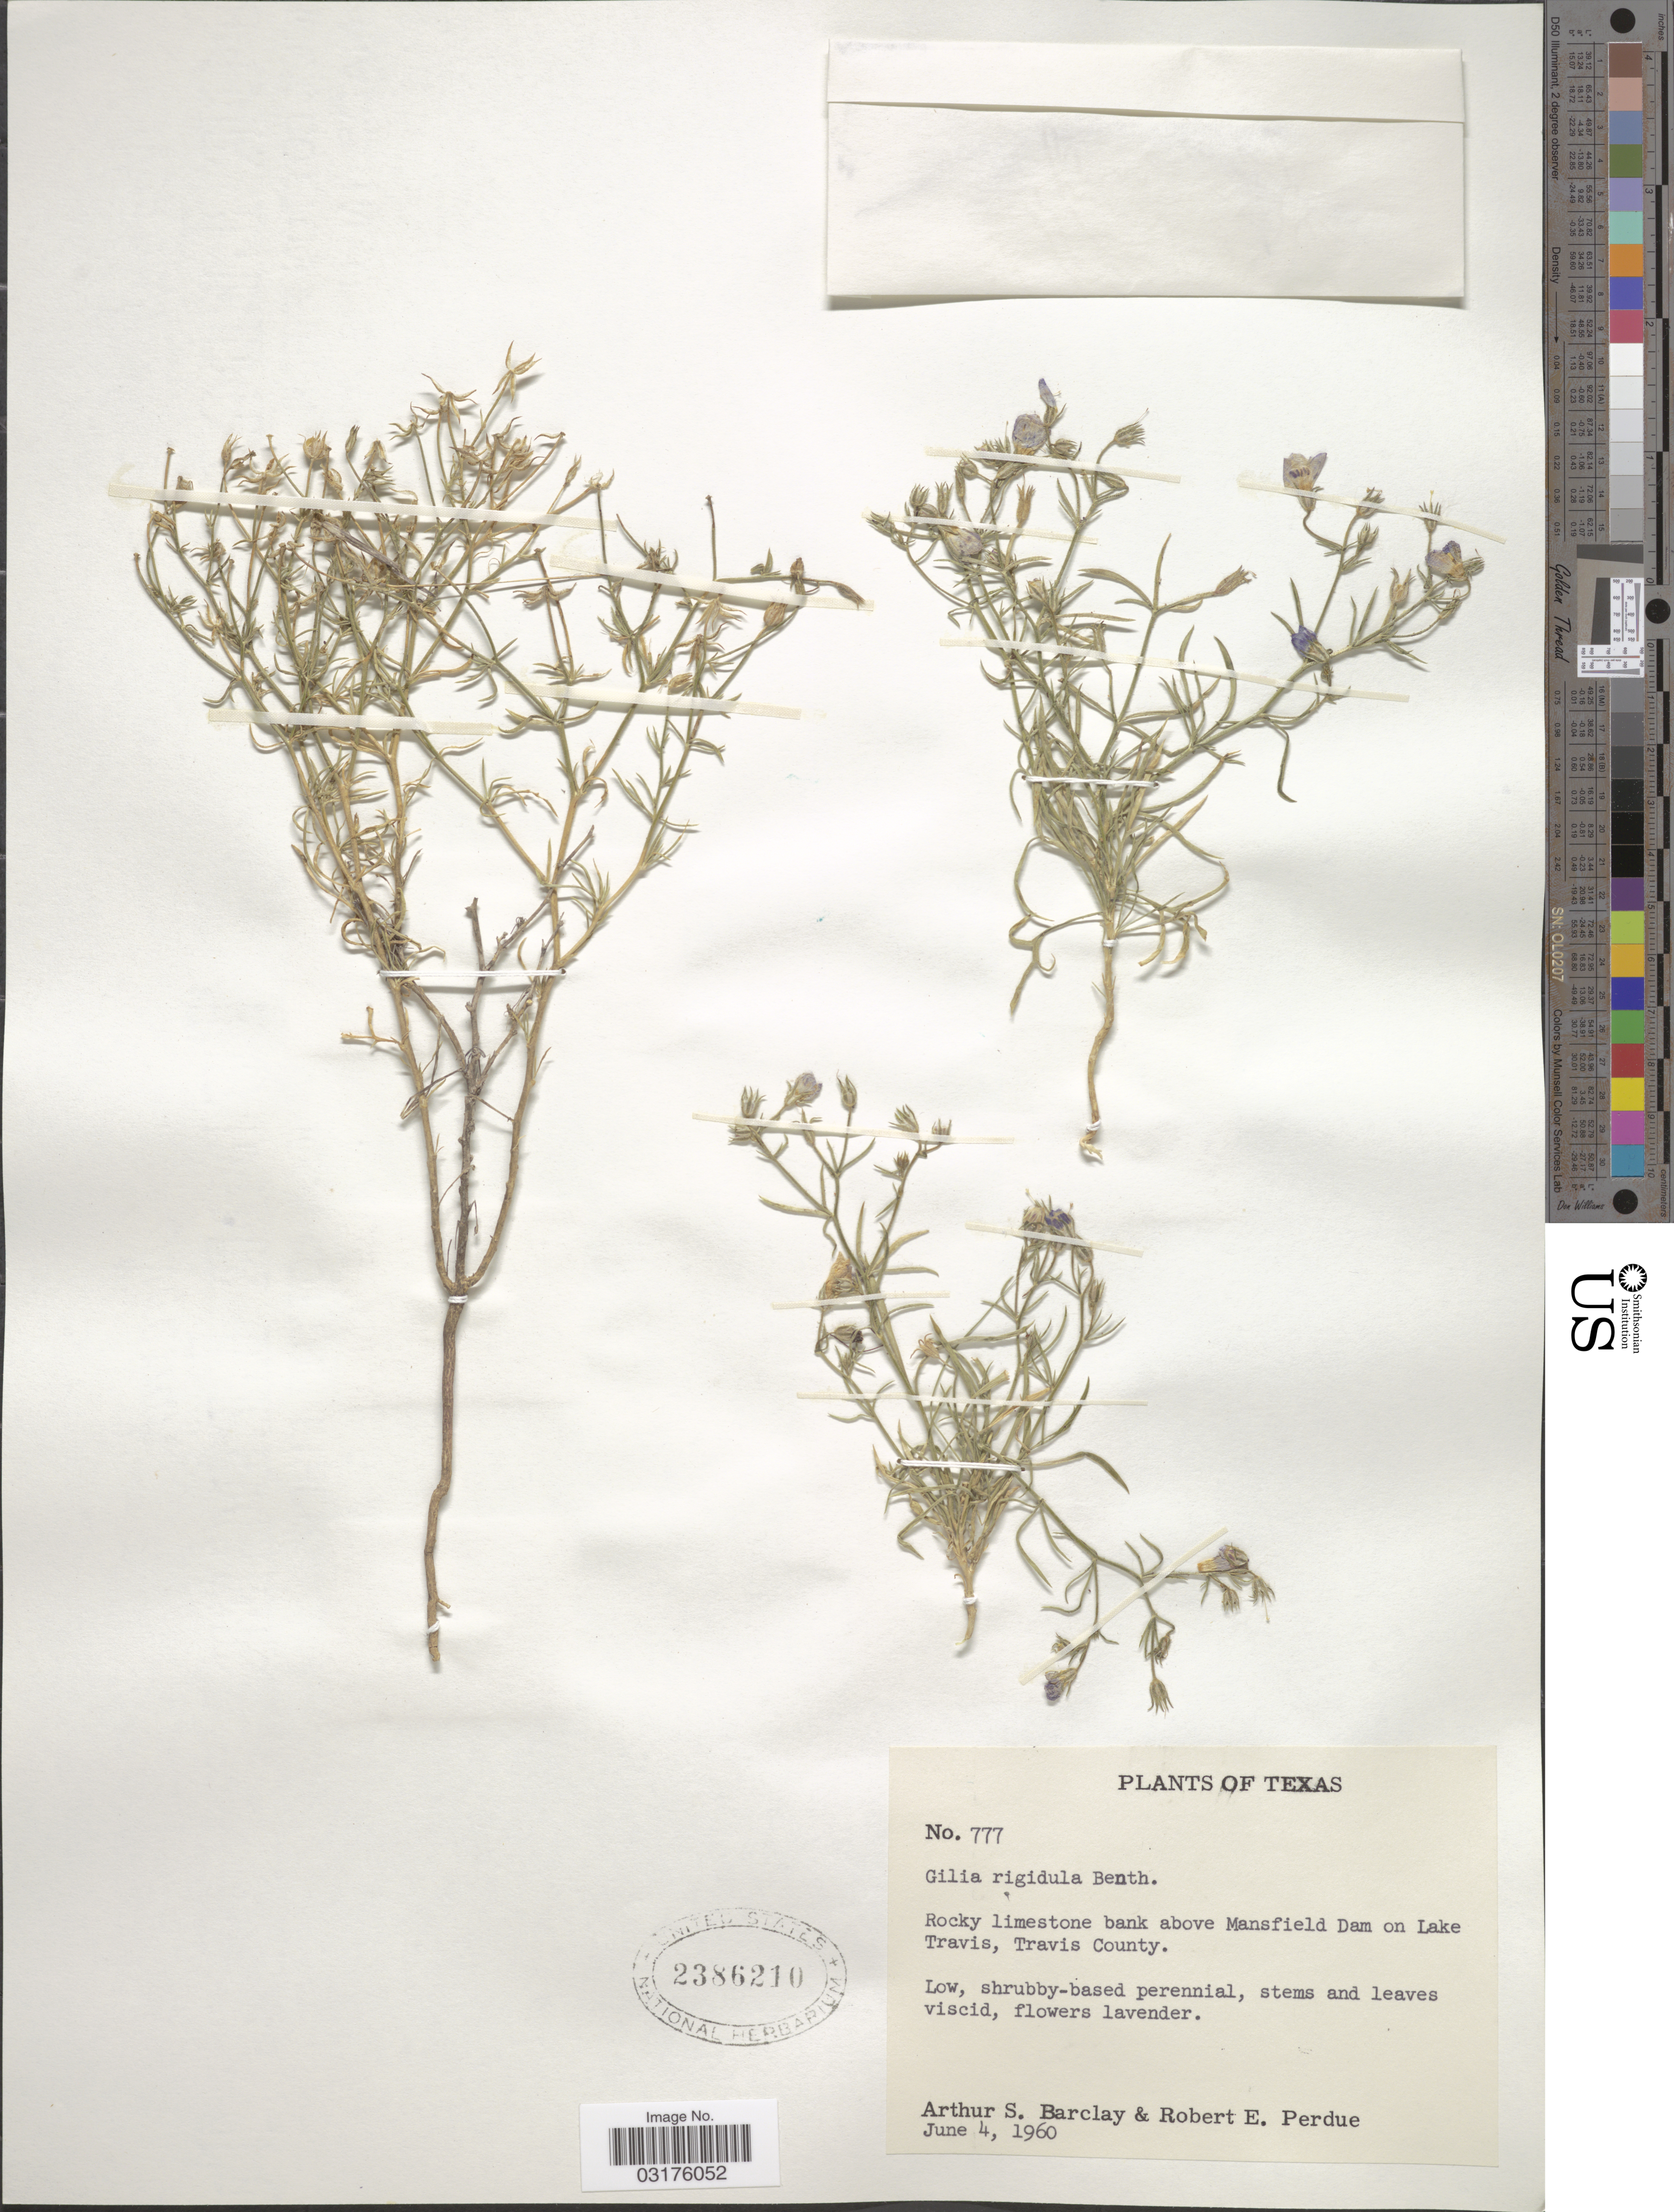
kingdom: Plantae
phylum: Tracheophyta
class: Magnoliopsida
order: Ericales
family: Polemoniaceae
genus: Giliastrum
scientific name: Giliastrum rigidulum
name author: (Benth.) Rydb.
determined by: Strong, Mark T., (BOT), Smithsonian Institution - National Museum of Natural History (UNITED STATES)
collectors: A. S. Barclay & R. E. Perdue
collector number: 777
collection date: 1960-06-04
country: United States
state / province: Texas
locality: Rocky limestone bank above Mansfield Dam on Lake Travis, Travis County.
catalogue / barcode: US 2386210